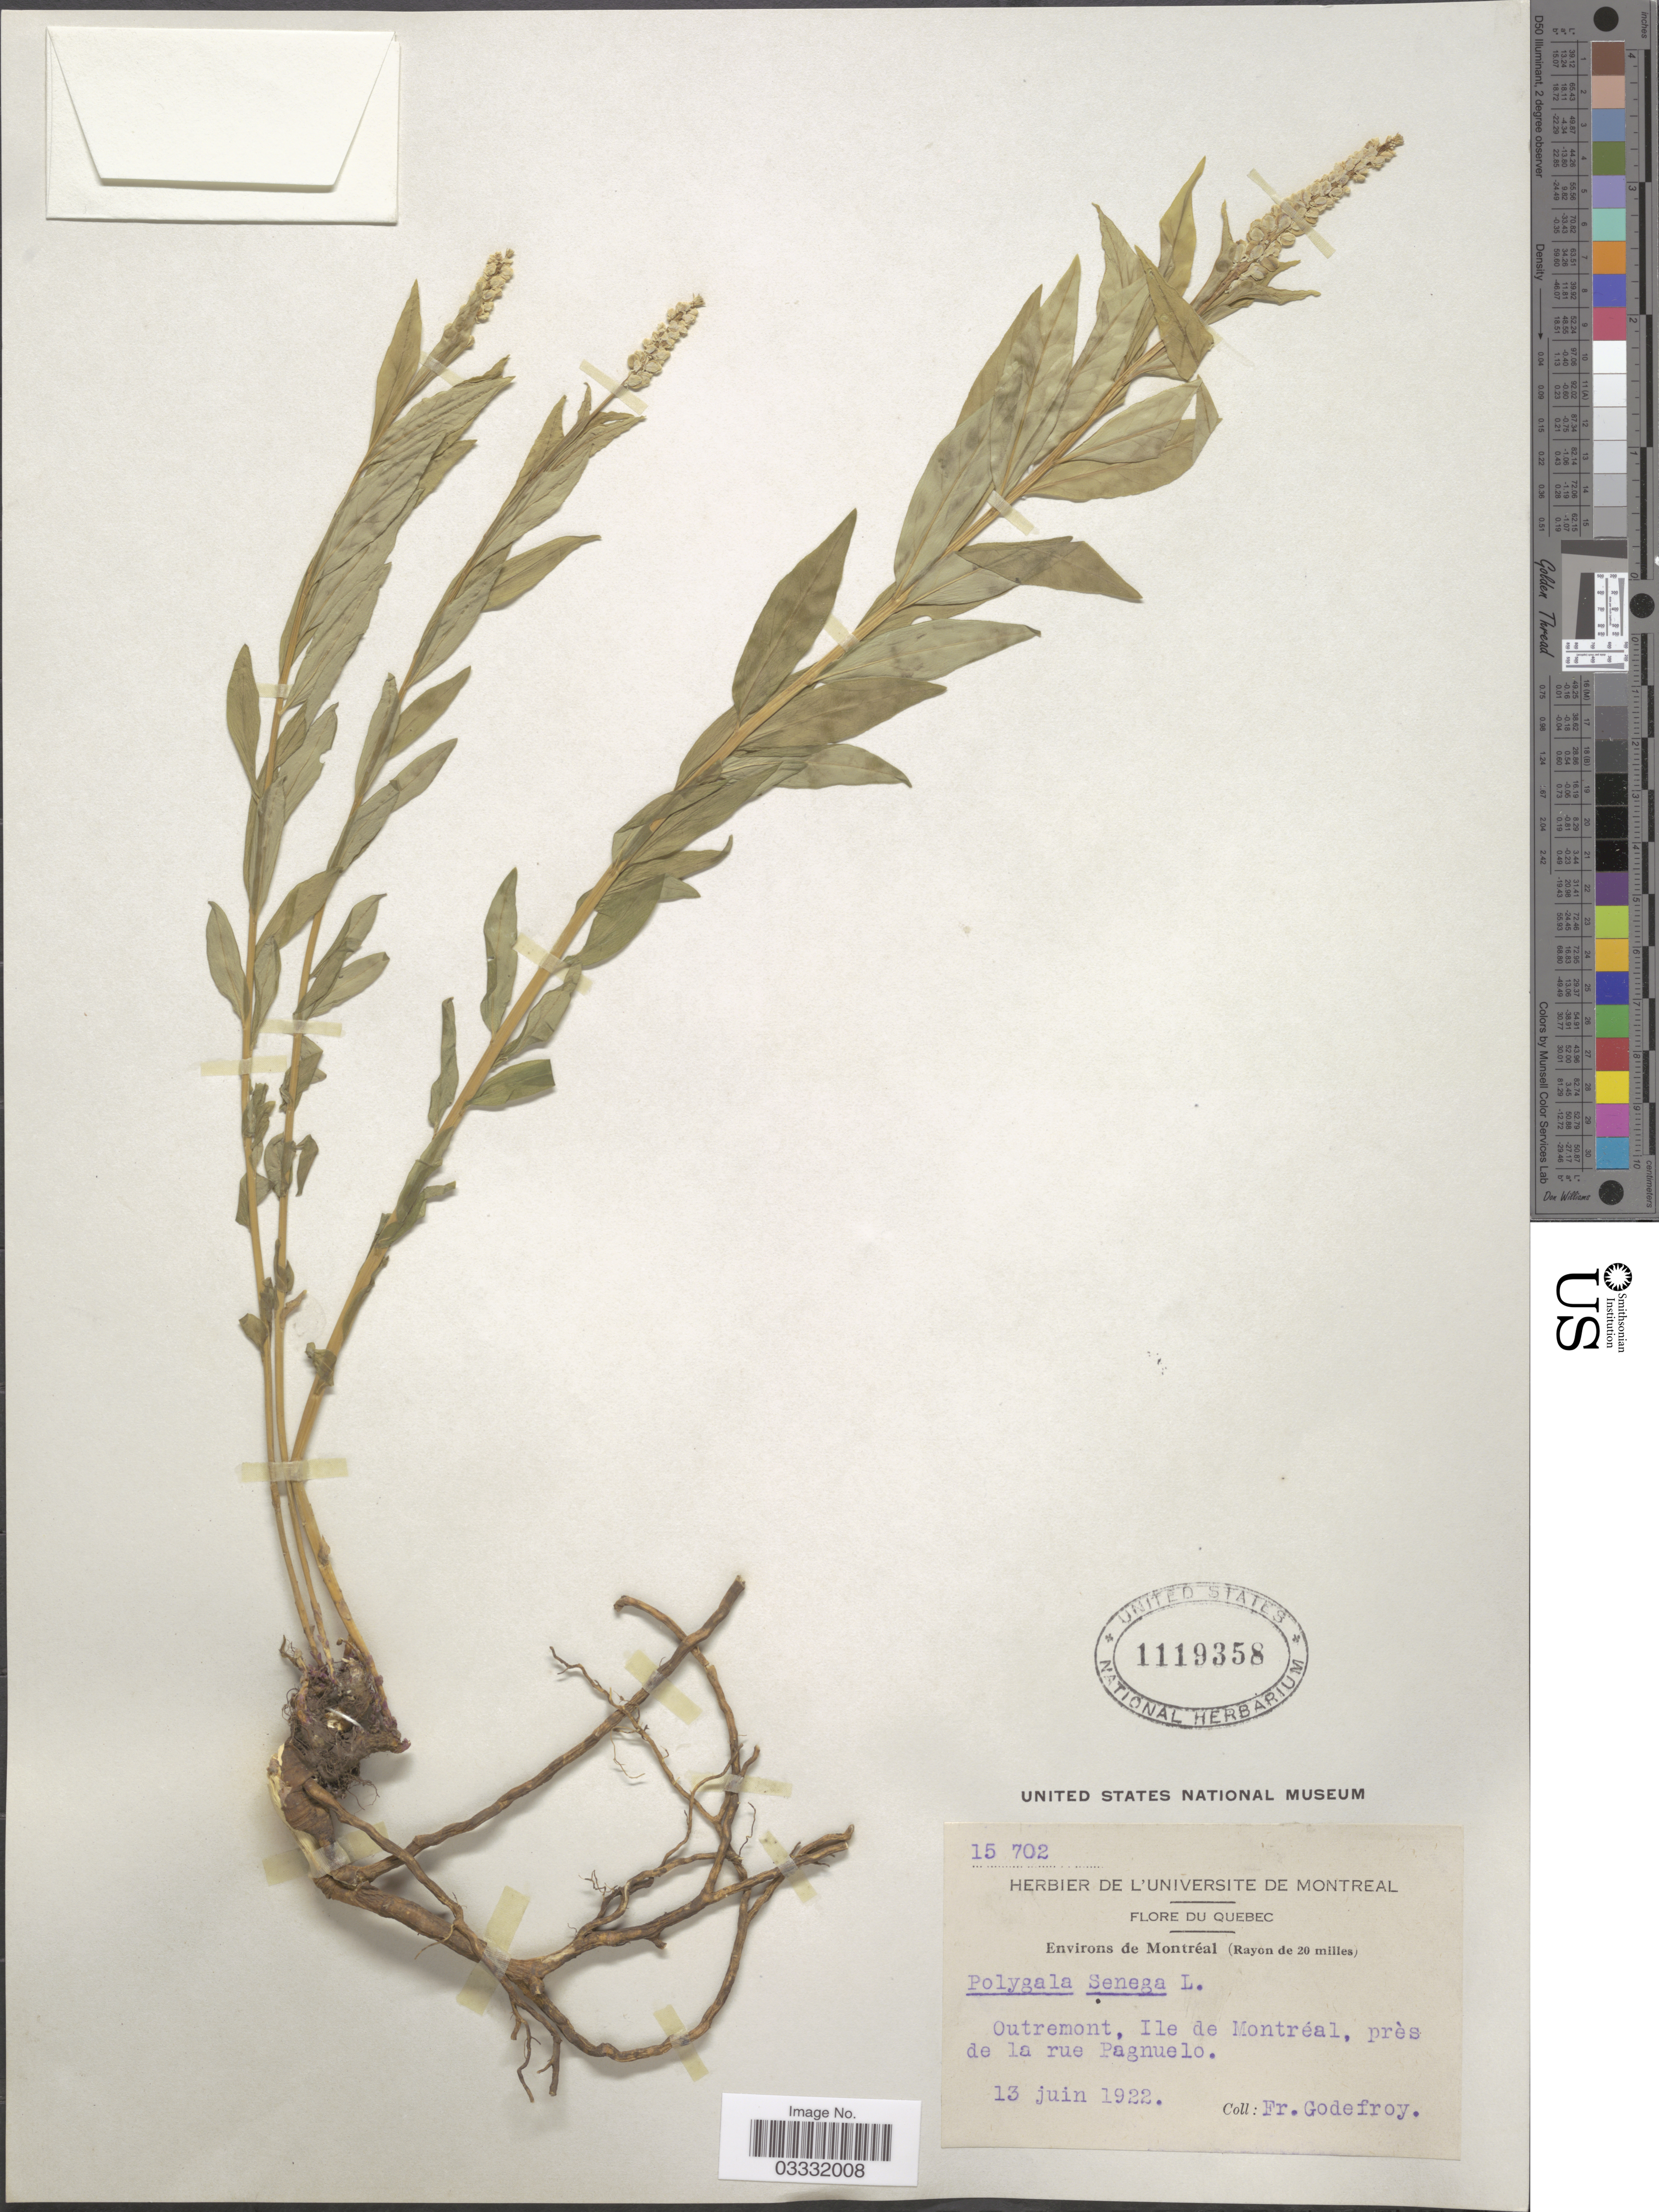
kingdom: Plantae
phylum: Tracheophyta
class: Magnoliopsida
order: Fabales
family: Polygalaceae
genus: Polygala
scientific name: Polygala senega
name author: L.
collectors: Godefroy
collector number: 15702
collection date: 1922-06-13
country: Canada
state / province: Quebec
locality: Environs de Montréal (Rayon de 20 miles). Outremont, Ile de Montréal, près de la rue Pagnuelo.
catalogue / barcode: US 1119358